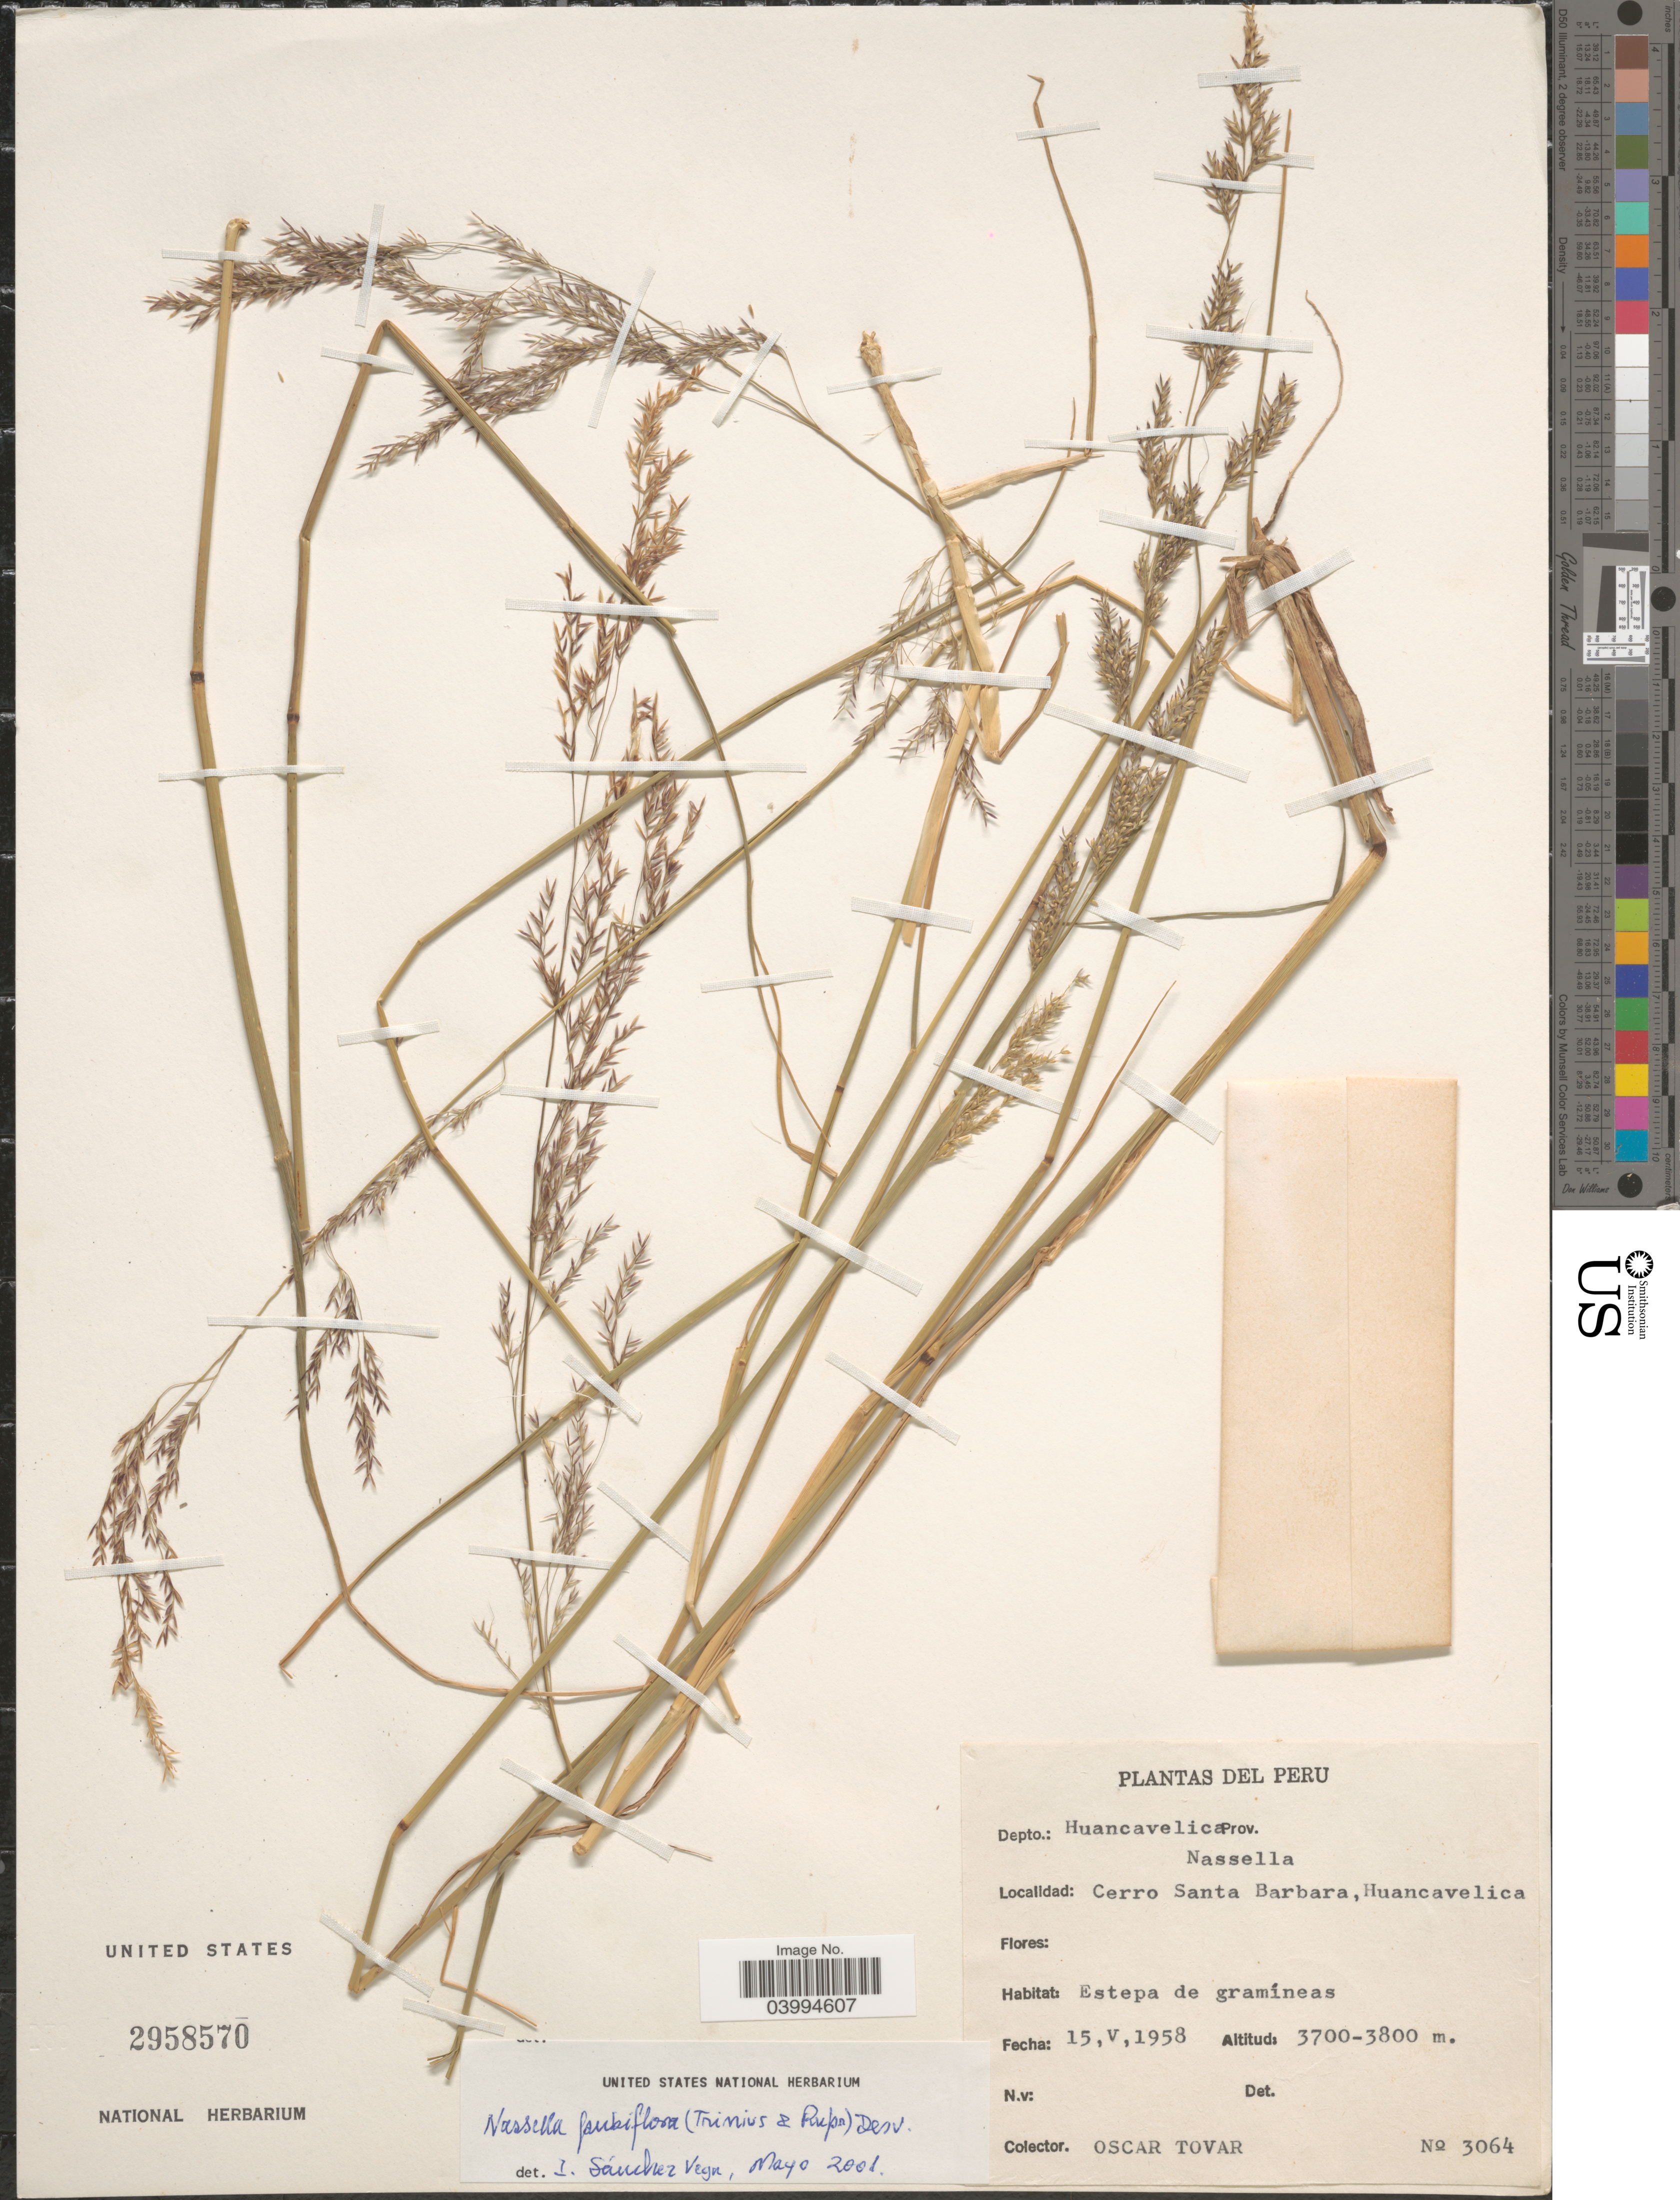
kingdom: Plantae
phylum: Tracheophyta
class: Liliopsida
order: Poales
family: Poaceae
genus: Nassella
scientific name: Nassella pubiflora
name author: (Trin. & Rupr.) É. Desv.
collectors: Ó. Tovar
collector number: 3064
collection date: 1958-05-15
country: Peru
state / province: Huancavelica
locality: Depto.: Huancavelica. Cerro Santa Barbara, Huancavelica.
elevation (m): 3700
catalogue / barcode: US 2958570